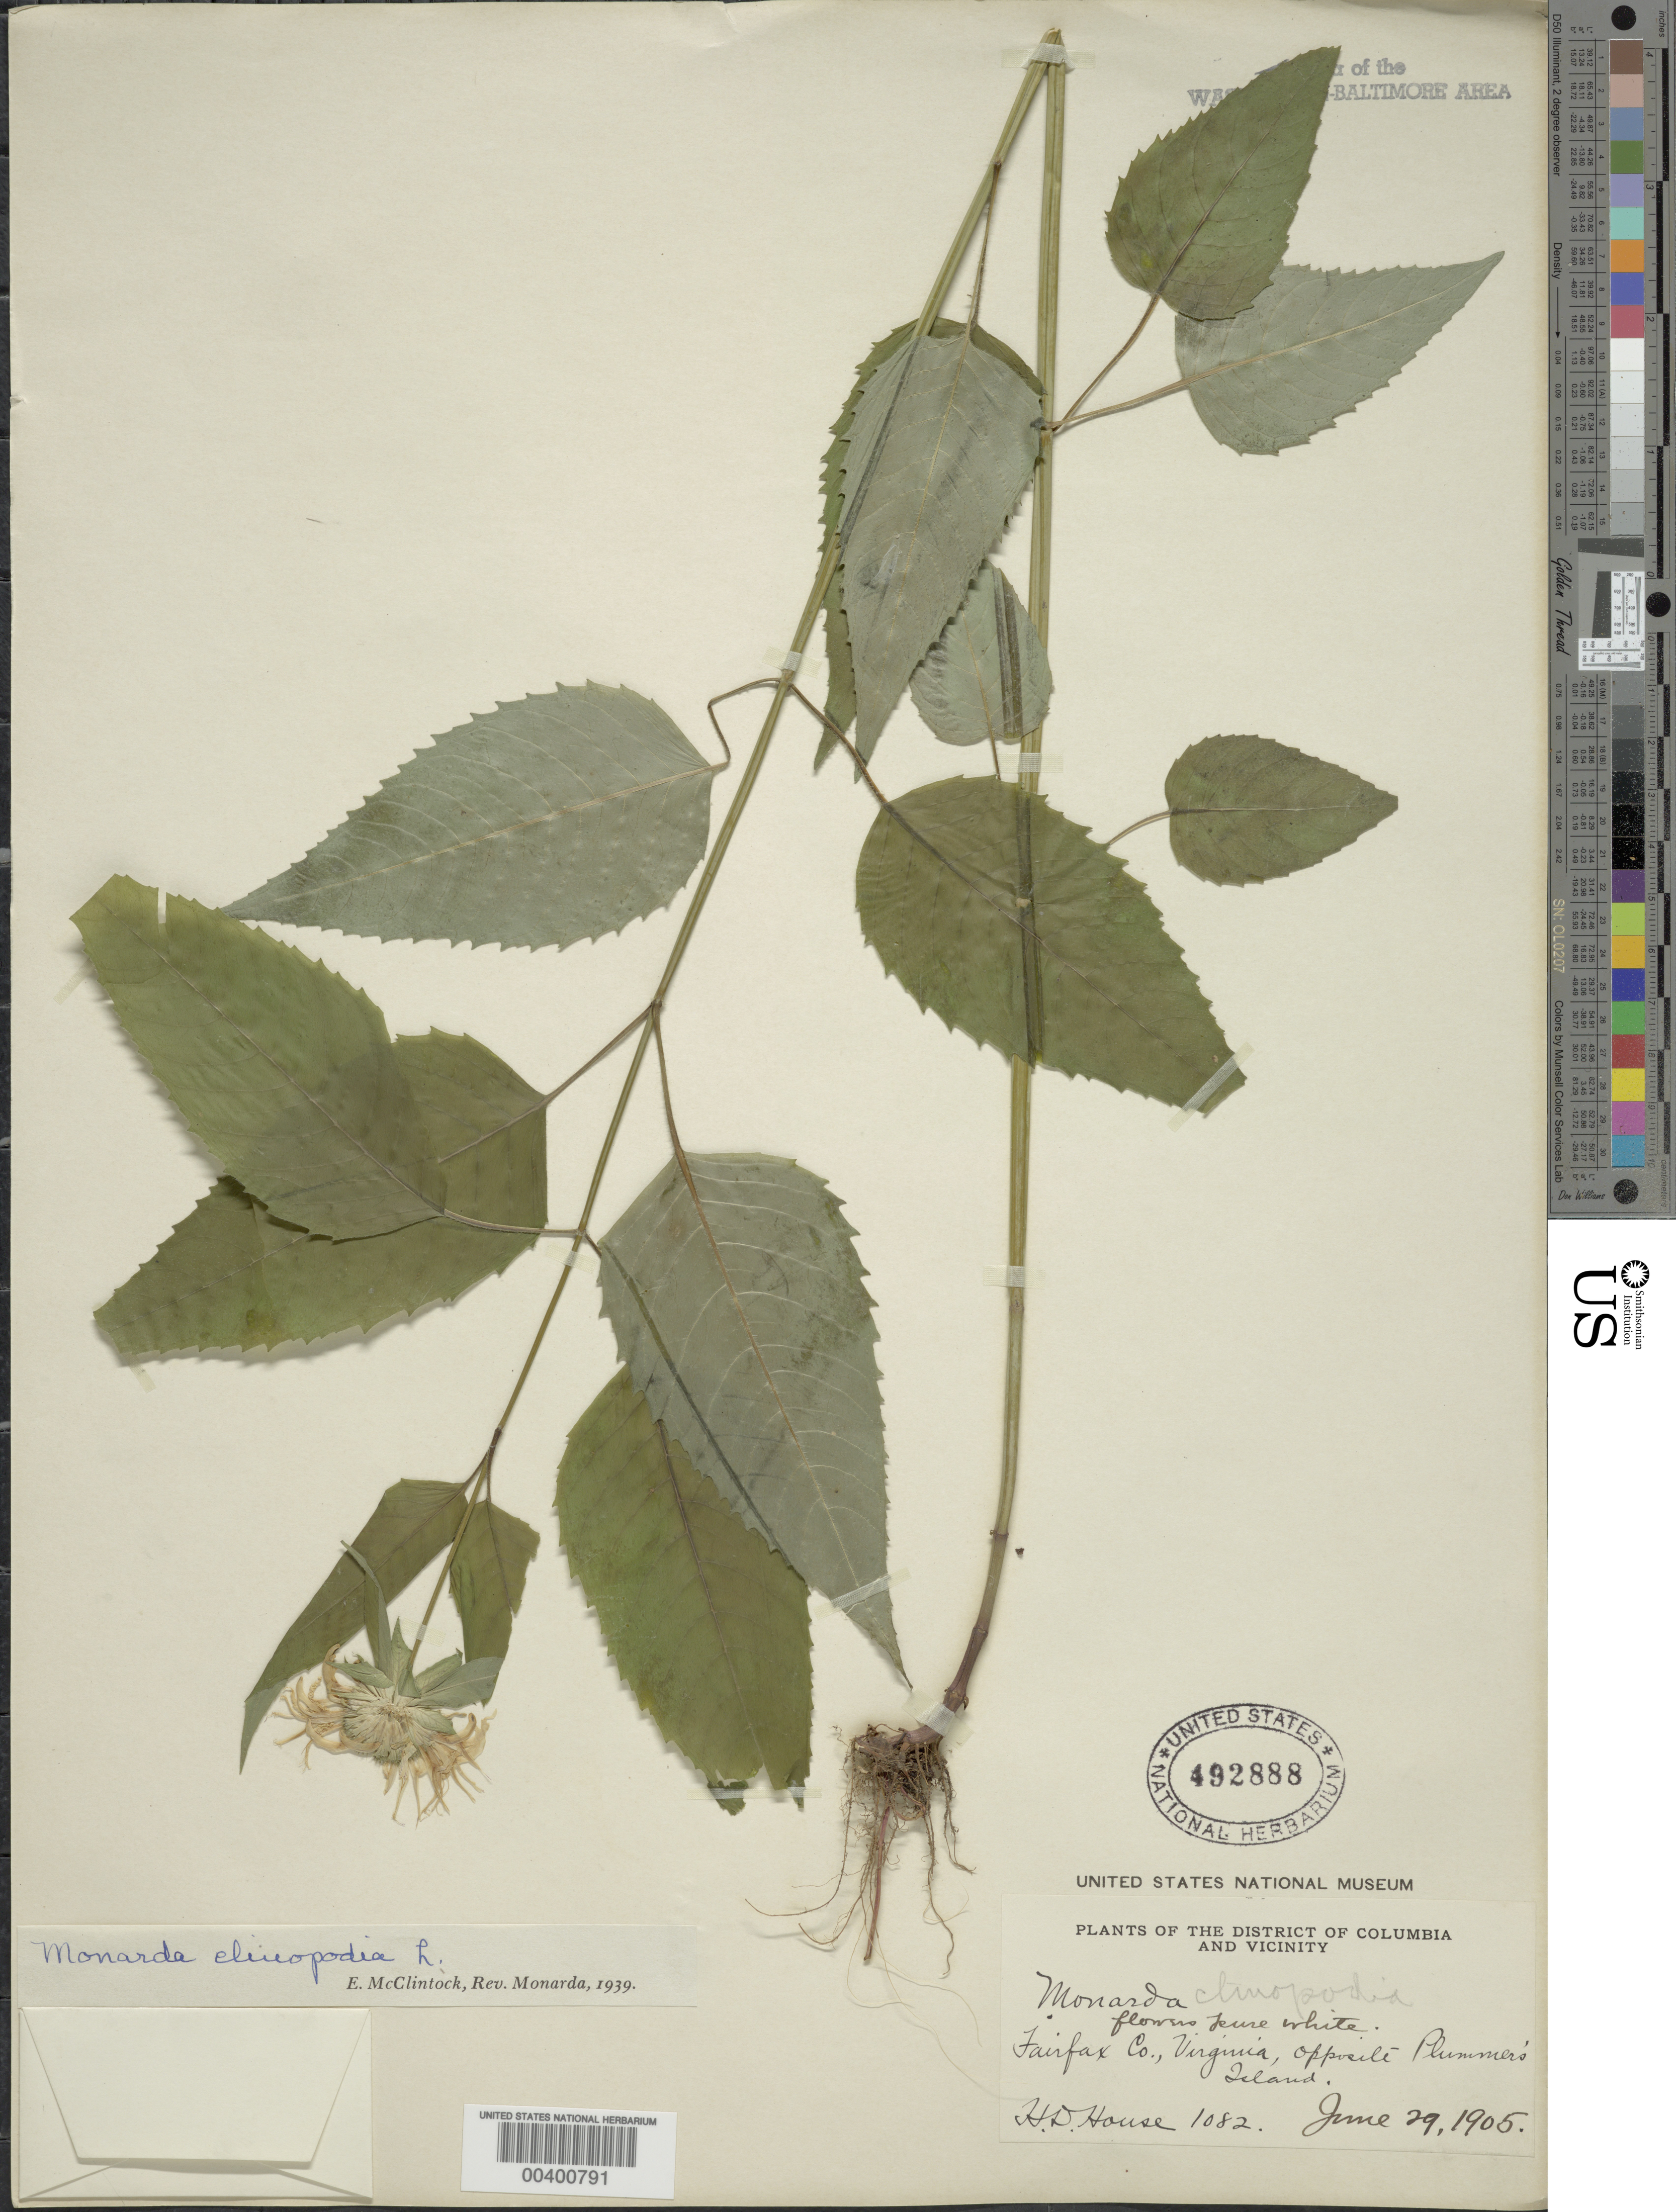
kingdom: Plantae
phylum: Tracheophyta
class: Magnoliopsida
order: Lamiales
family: Lamiaceae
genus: Monarda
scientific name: Monarda clinopodia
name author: L.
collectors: H. D. House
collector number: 1082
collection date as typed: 29 Jun 1905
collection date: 1905-06-29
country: United States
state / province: Virginia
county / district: Fairfax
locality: opposite Plummers Island C. & O. Canal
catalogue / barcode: US 492888